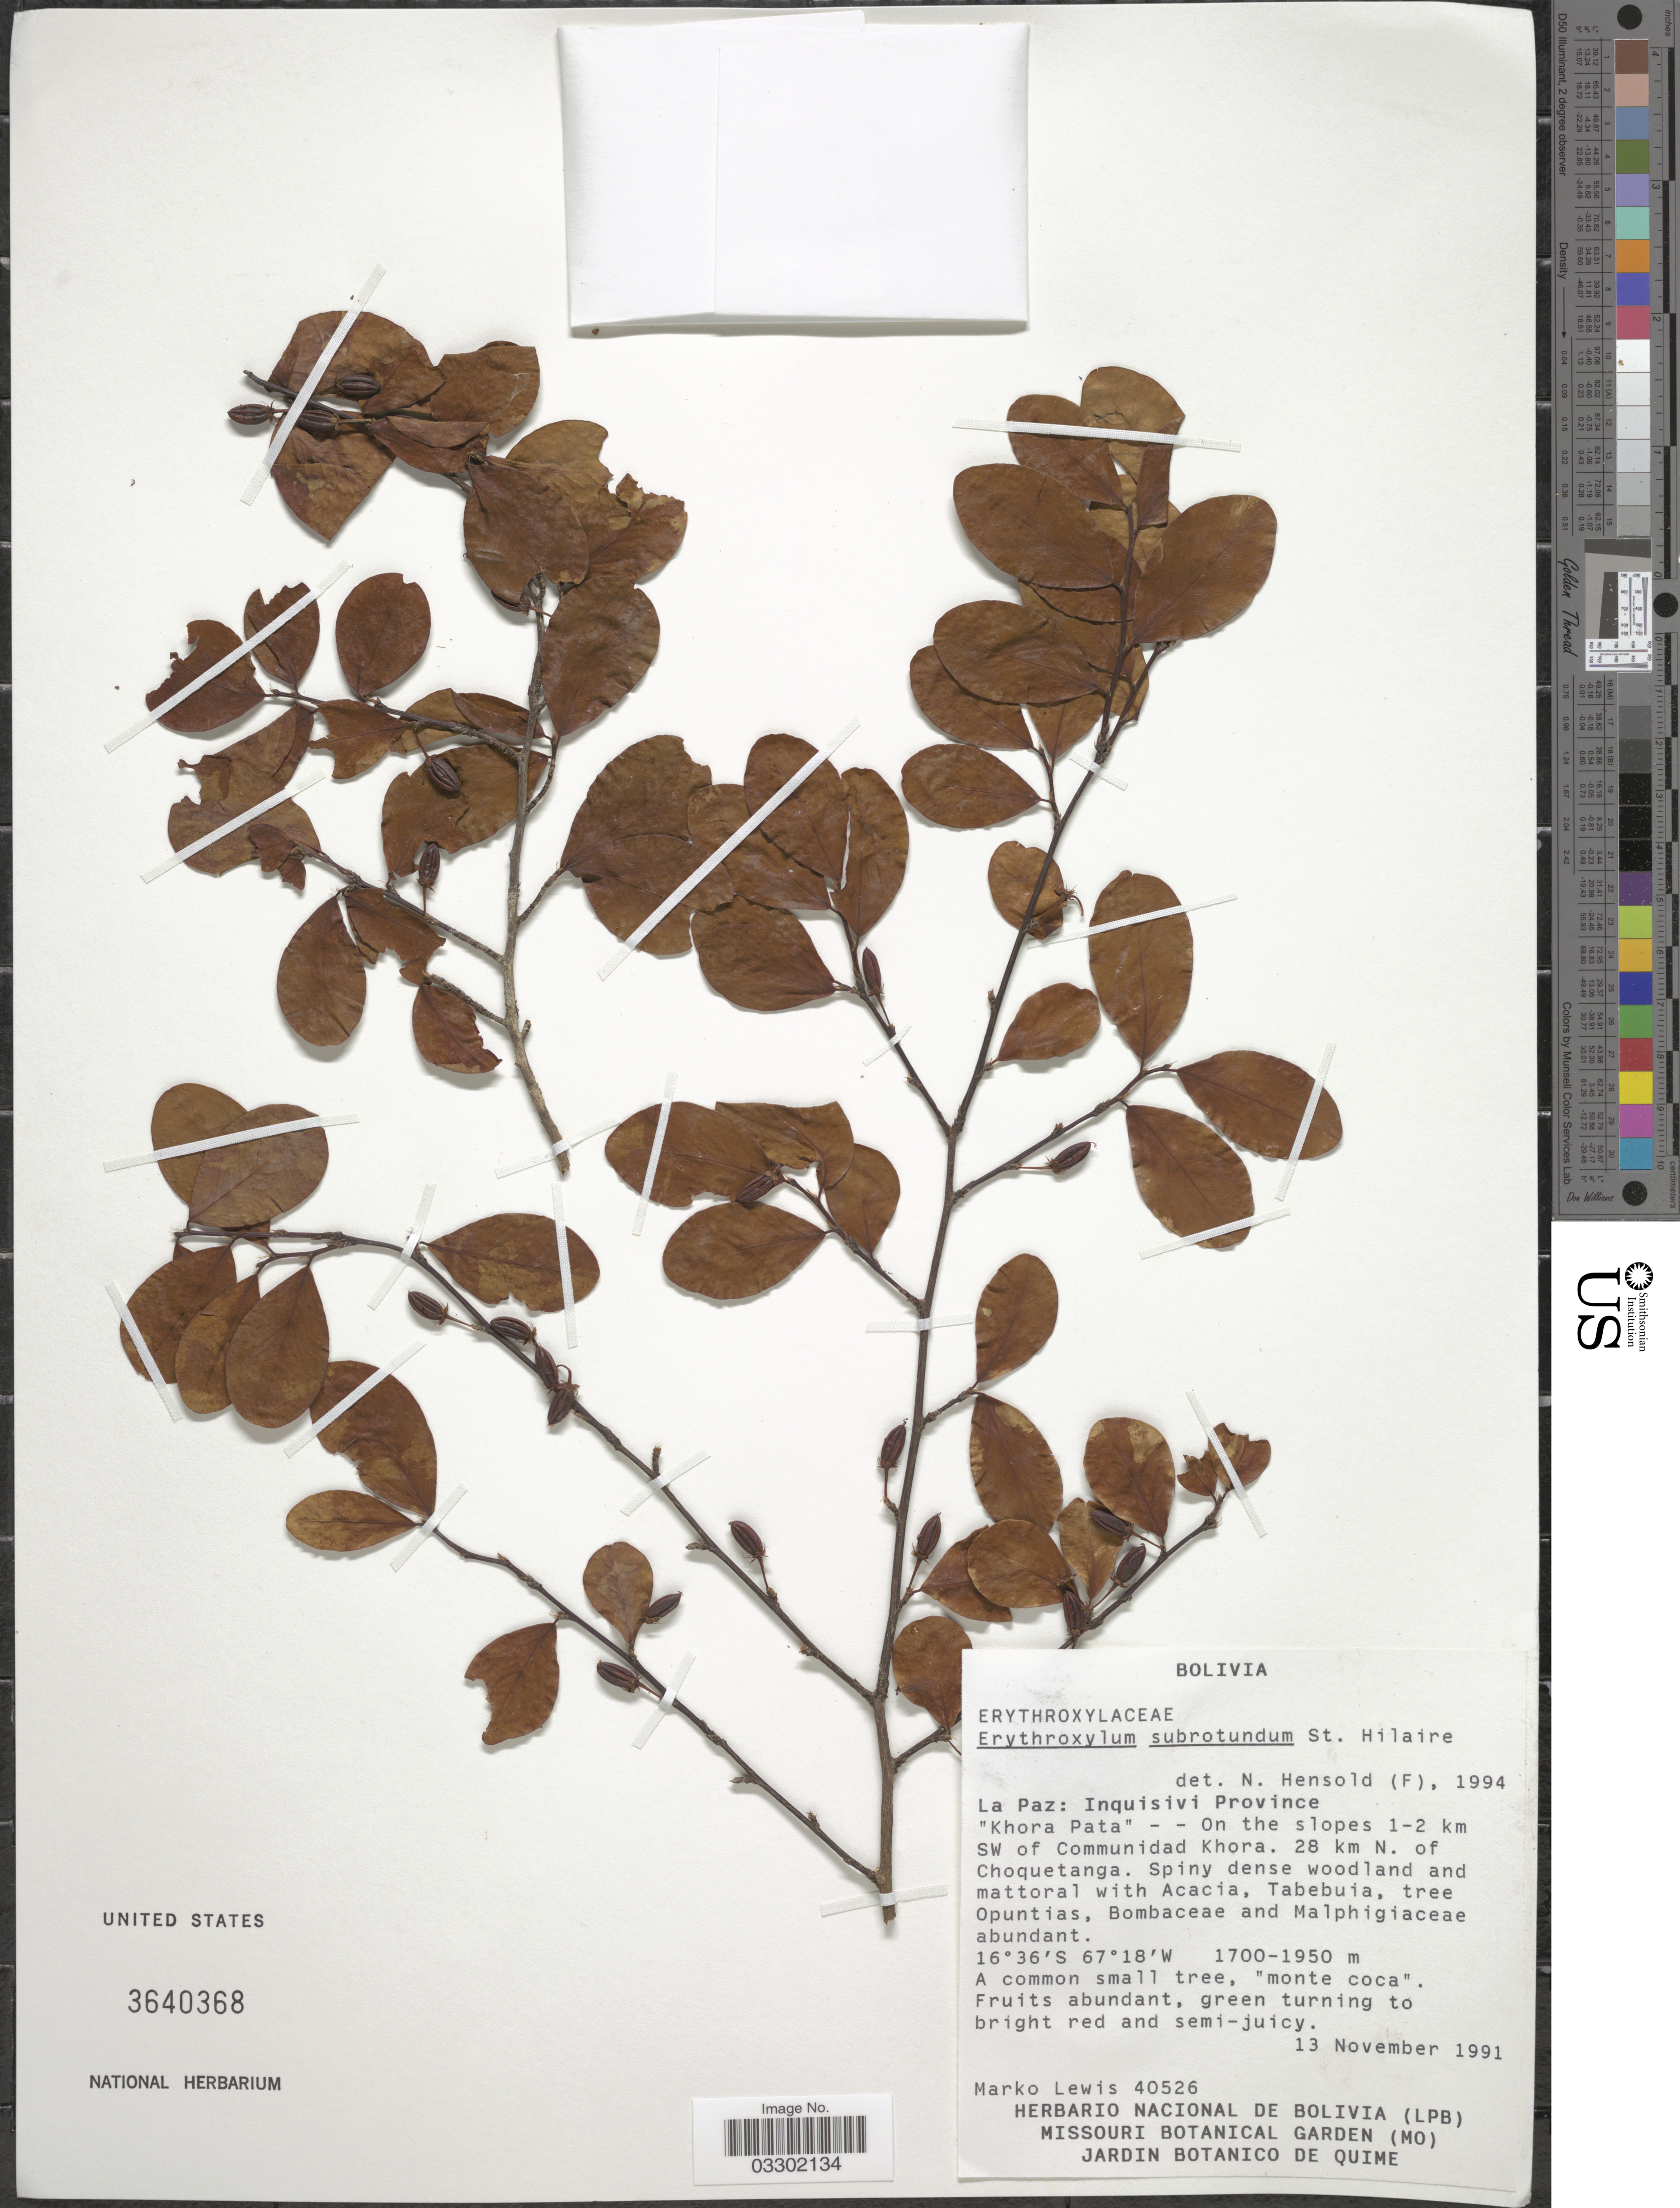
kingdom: Plantae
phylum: Tracheophyta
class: Magnoliopsida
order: Malpighiales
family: Erythroxylaceae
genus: Erythroxylum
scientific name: Erythroxylum subrotundum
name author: A. St.-Hil.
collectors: M. A. Lewis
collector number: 40526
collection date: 1991-11-13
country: Bolivia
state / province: La Paz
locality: Inquisivi Province, "Khora Pata" -- On the slopes 1-2 km SW of Communidad Khora. 28 km N. of Choquetanga.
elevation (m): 1700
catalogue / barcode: US 3640368